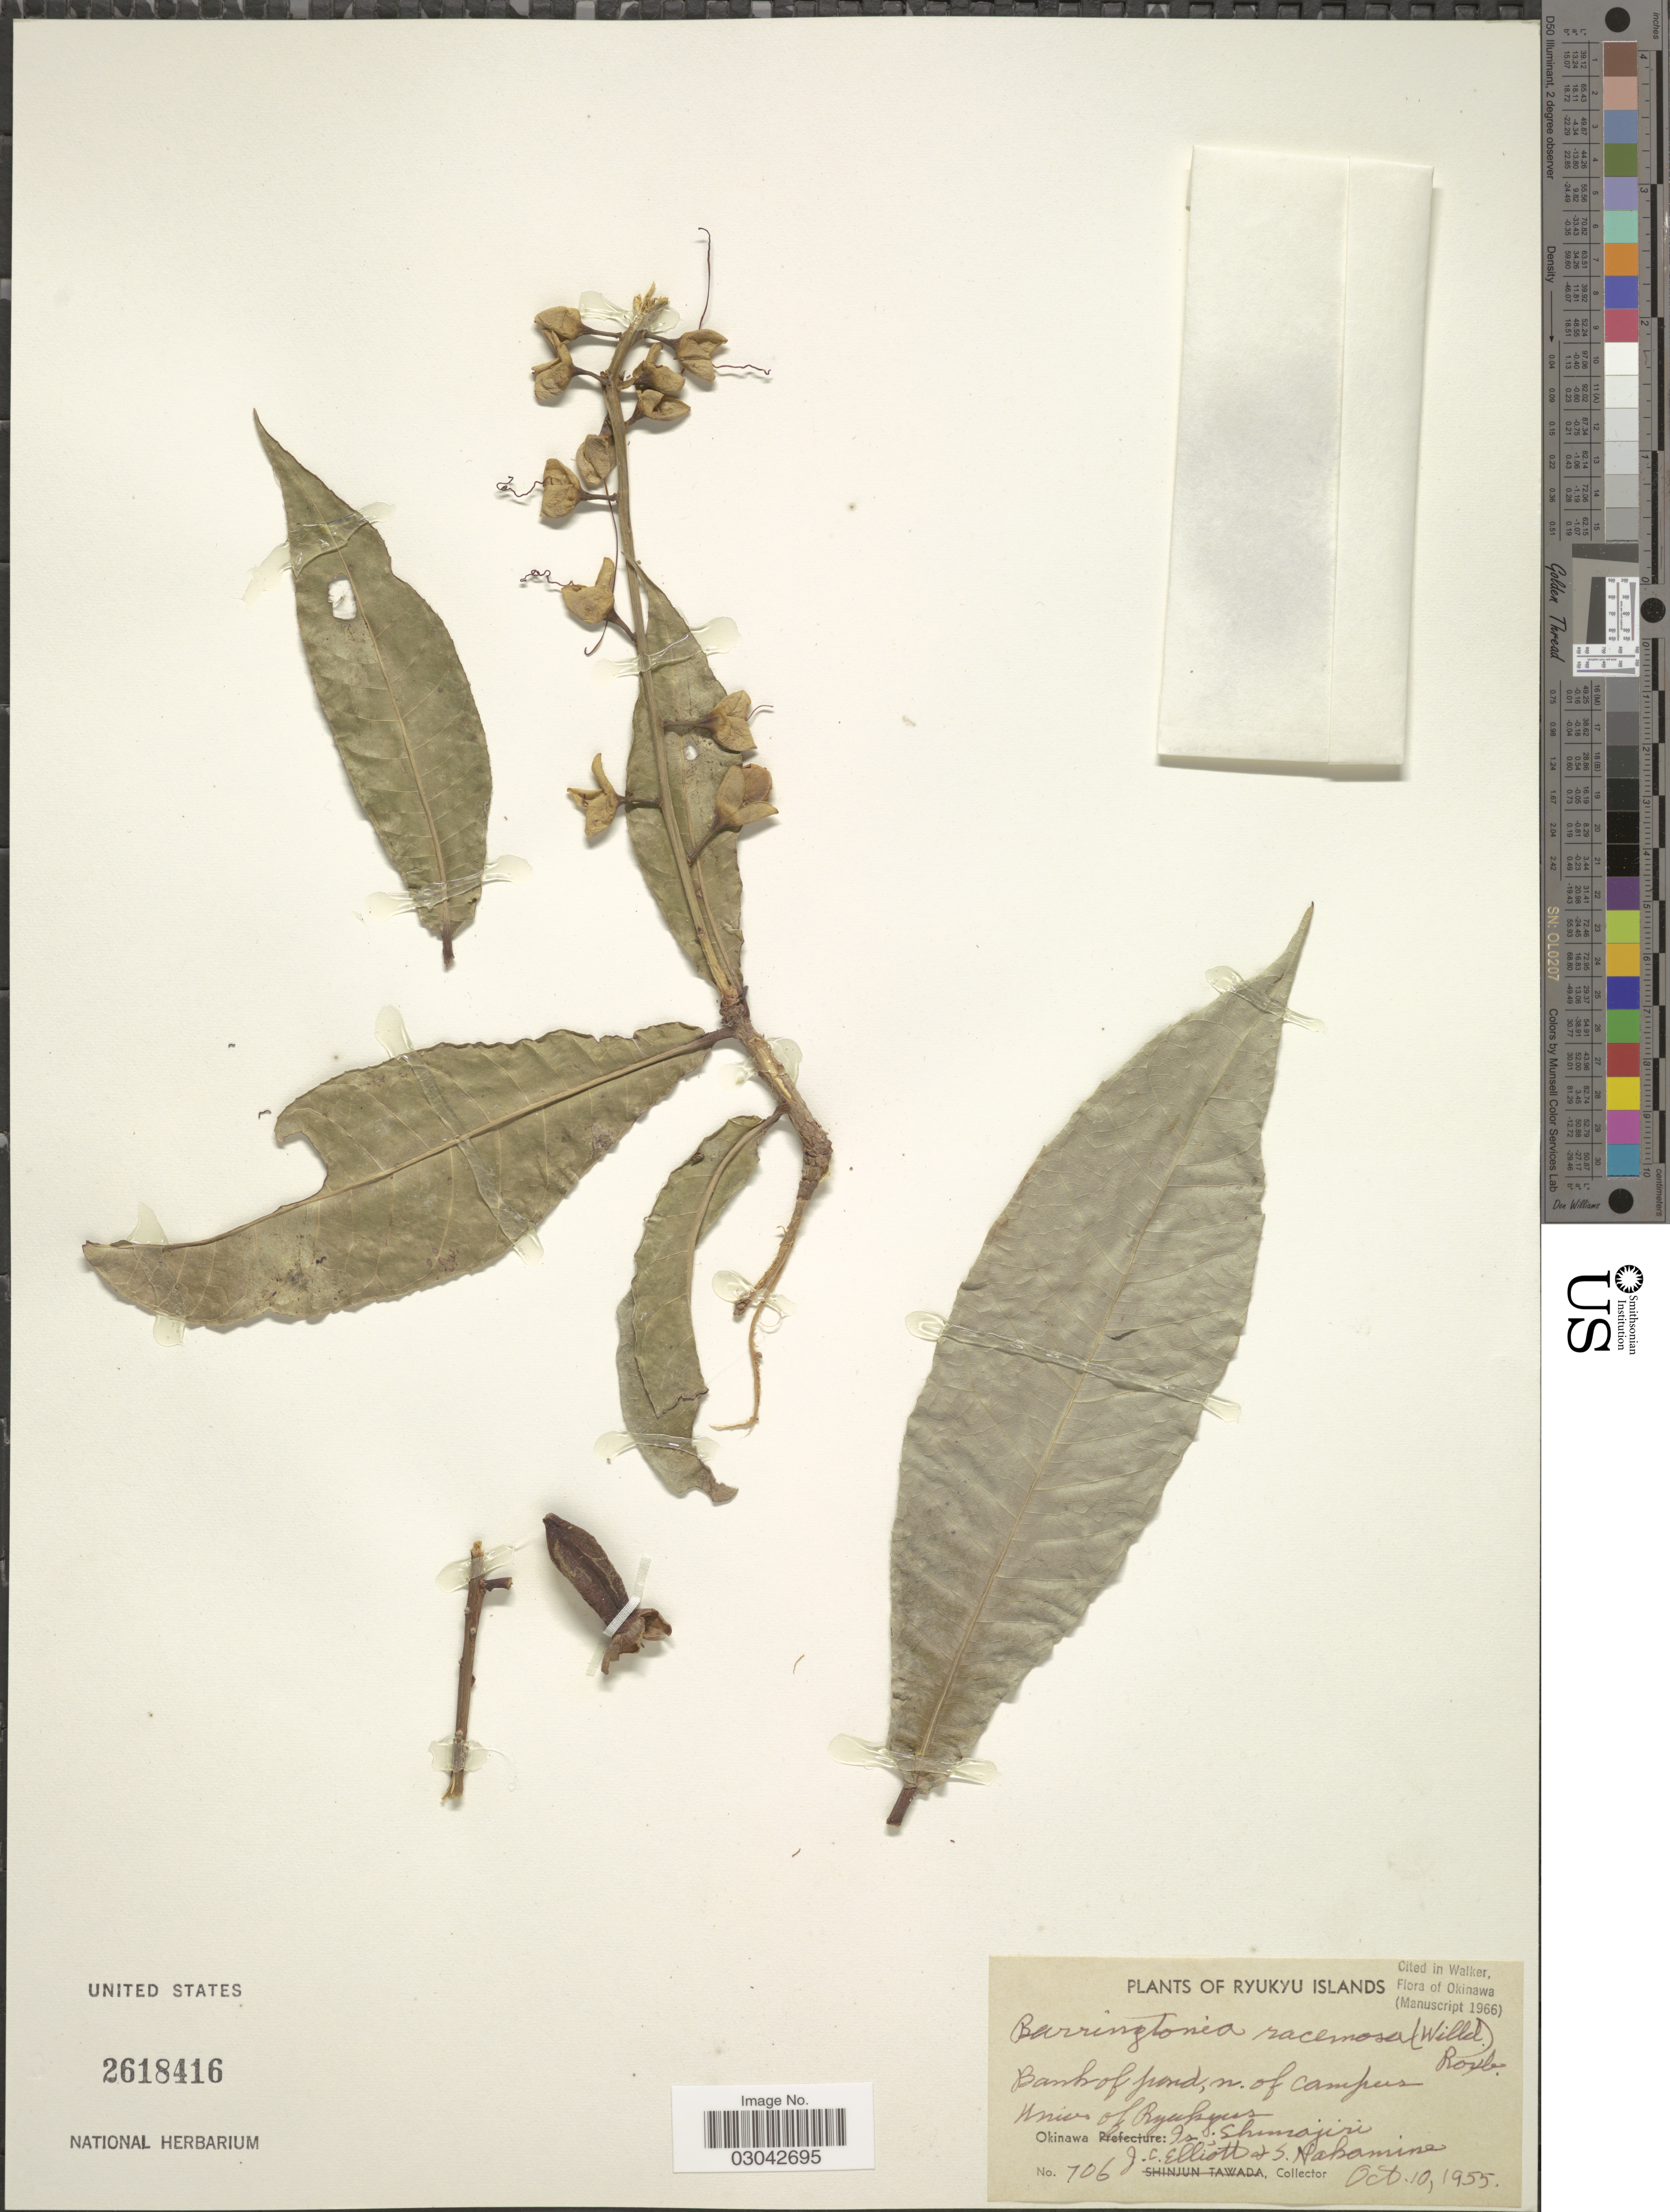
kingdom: Plantae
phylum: Tracheophyta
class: Magnoliopsida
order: Ericales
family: Lecythidaceae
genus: Barringtonia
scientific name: Barringtonia racemosa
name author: (L.) Spreng.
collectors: J. Elliot & S. Nakamine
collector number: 706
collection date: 1955-10-10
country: Japan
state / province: Okinawa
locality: Ryukyu Islands. Banks of pond, n. of campus Univ. of Ryukyus. Okinawa Is; Shimajiri.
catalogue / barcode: US 2618416